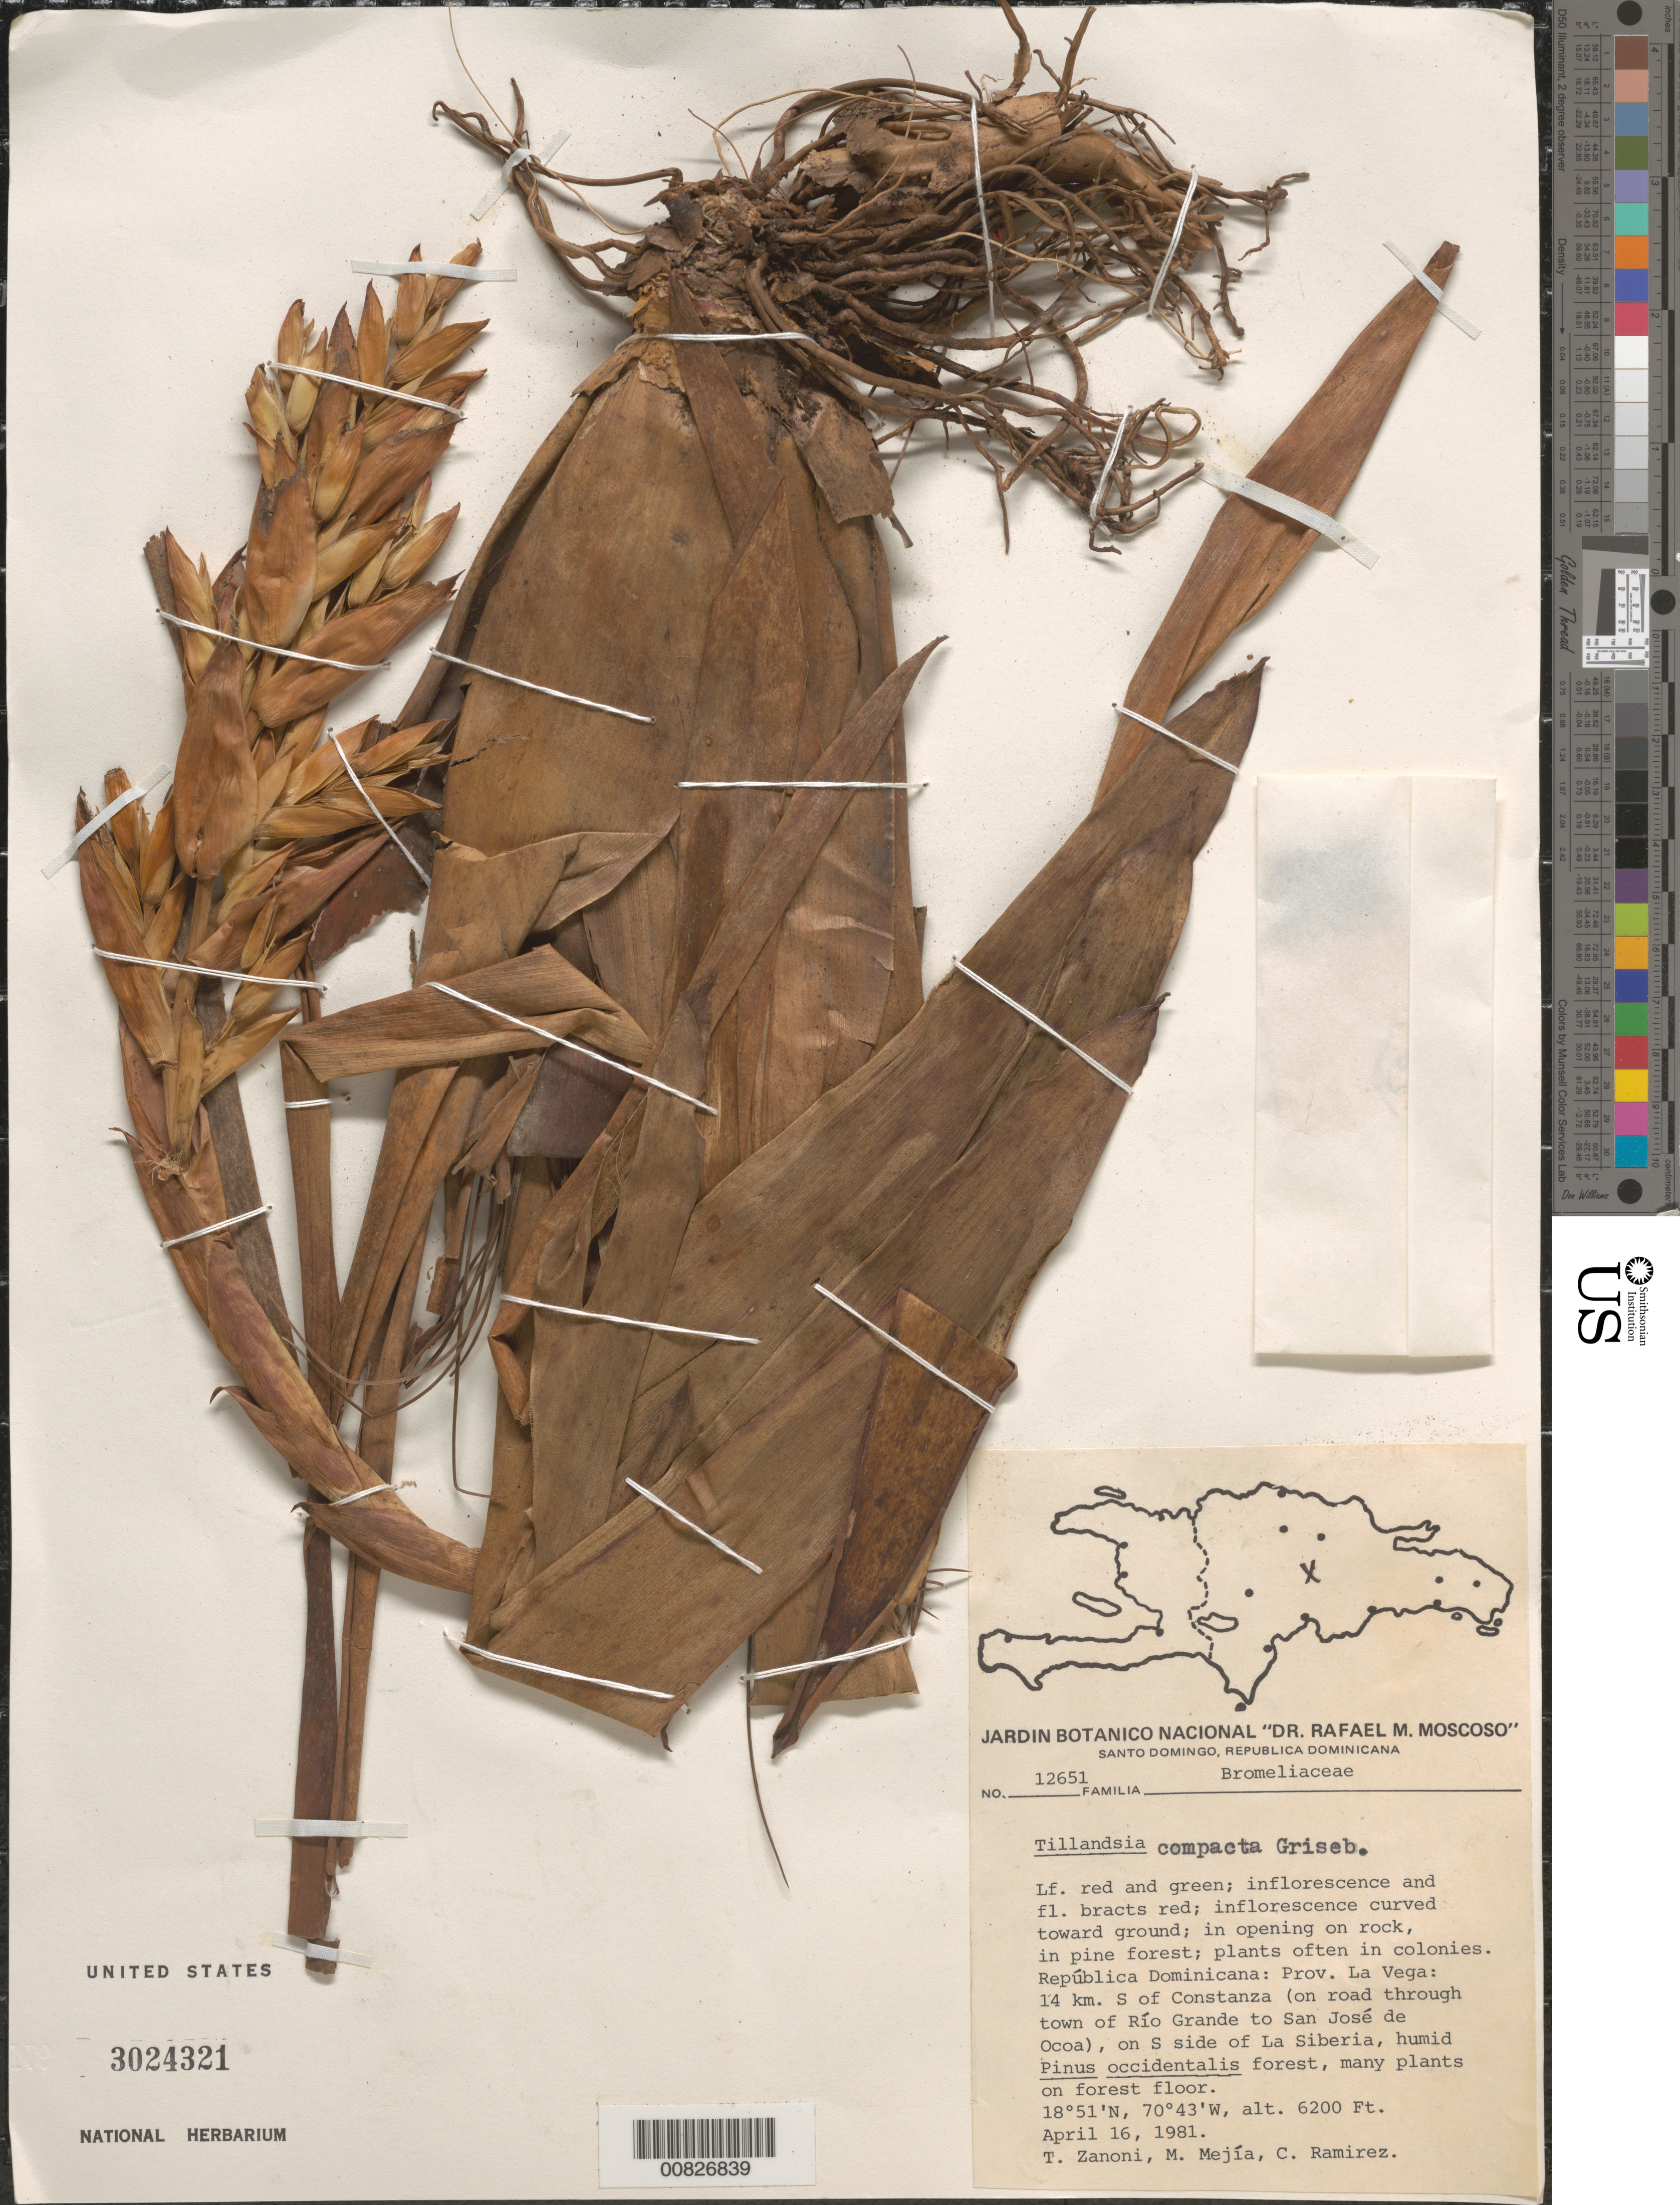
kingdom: Plantae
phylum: Tracheophyta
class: Liliopsida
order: Poales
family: Bromeliaceae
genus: Tillandsia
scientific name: Tillandsia compacta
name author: Griseb.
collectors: T. A. Zanoni, M. Mejia & C. Ramirez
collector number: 12651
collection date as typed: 16 Apr 1981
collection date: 1981-04-16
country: Dominican Republic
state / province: La Vega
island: Hispaniola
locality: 14 km. S of Constanza (on road through town of Río Grande to San José de Ocoa), on S side of La Siberia.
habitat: In opening on rock, in pine forest. Humid Pinus occidentalis forest, many plants on forest floor.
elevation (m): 1890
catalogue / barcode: US 3024321